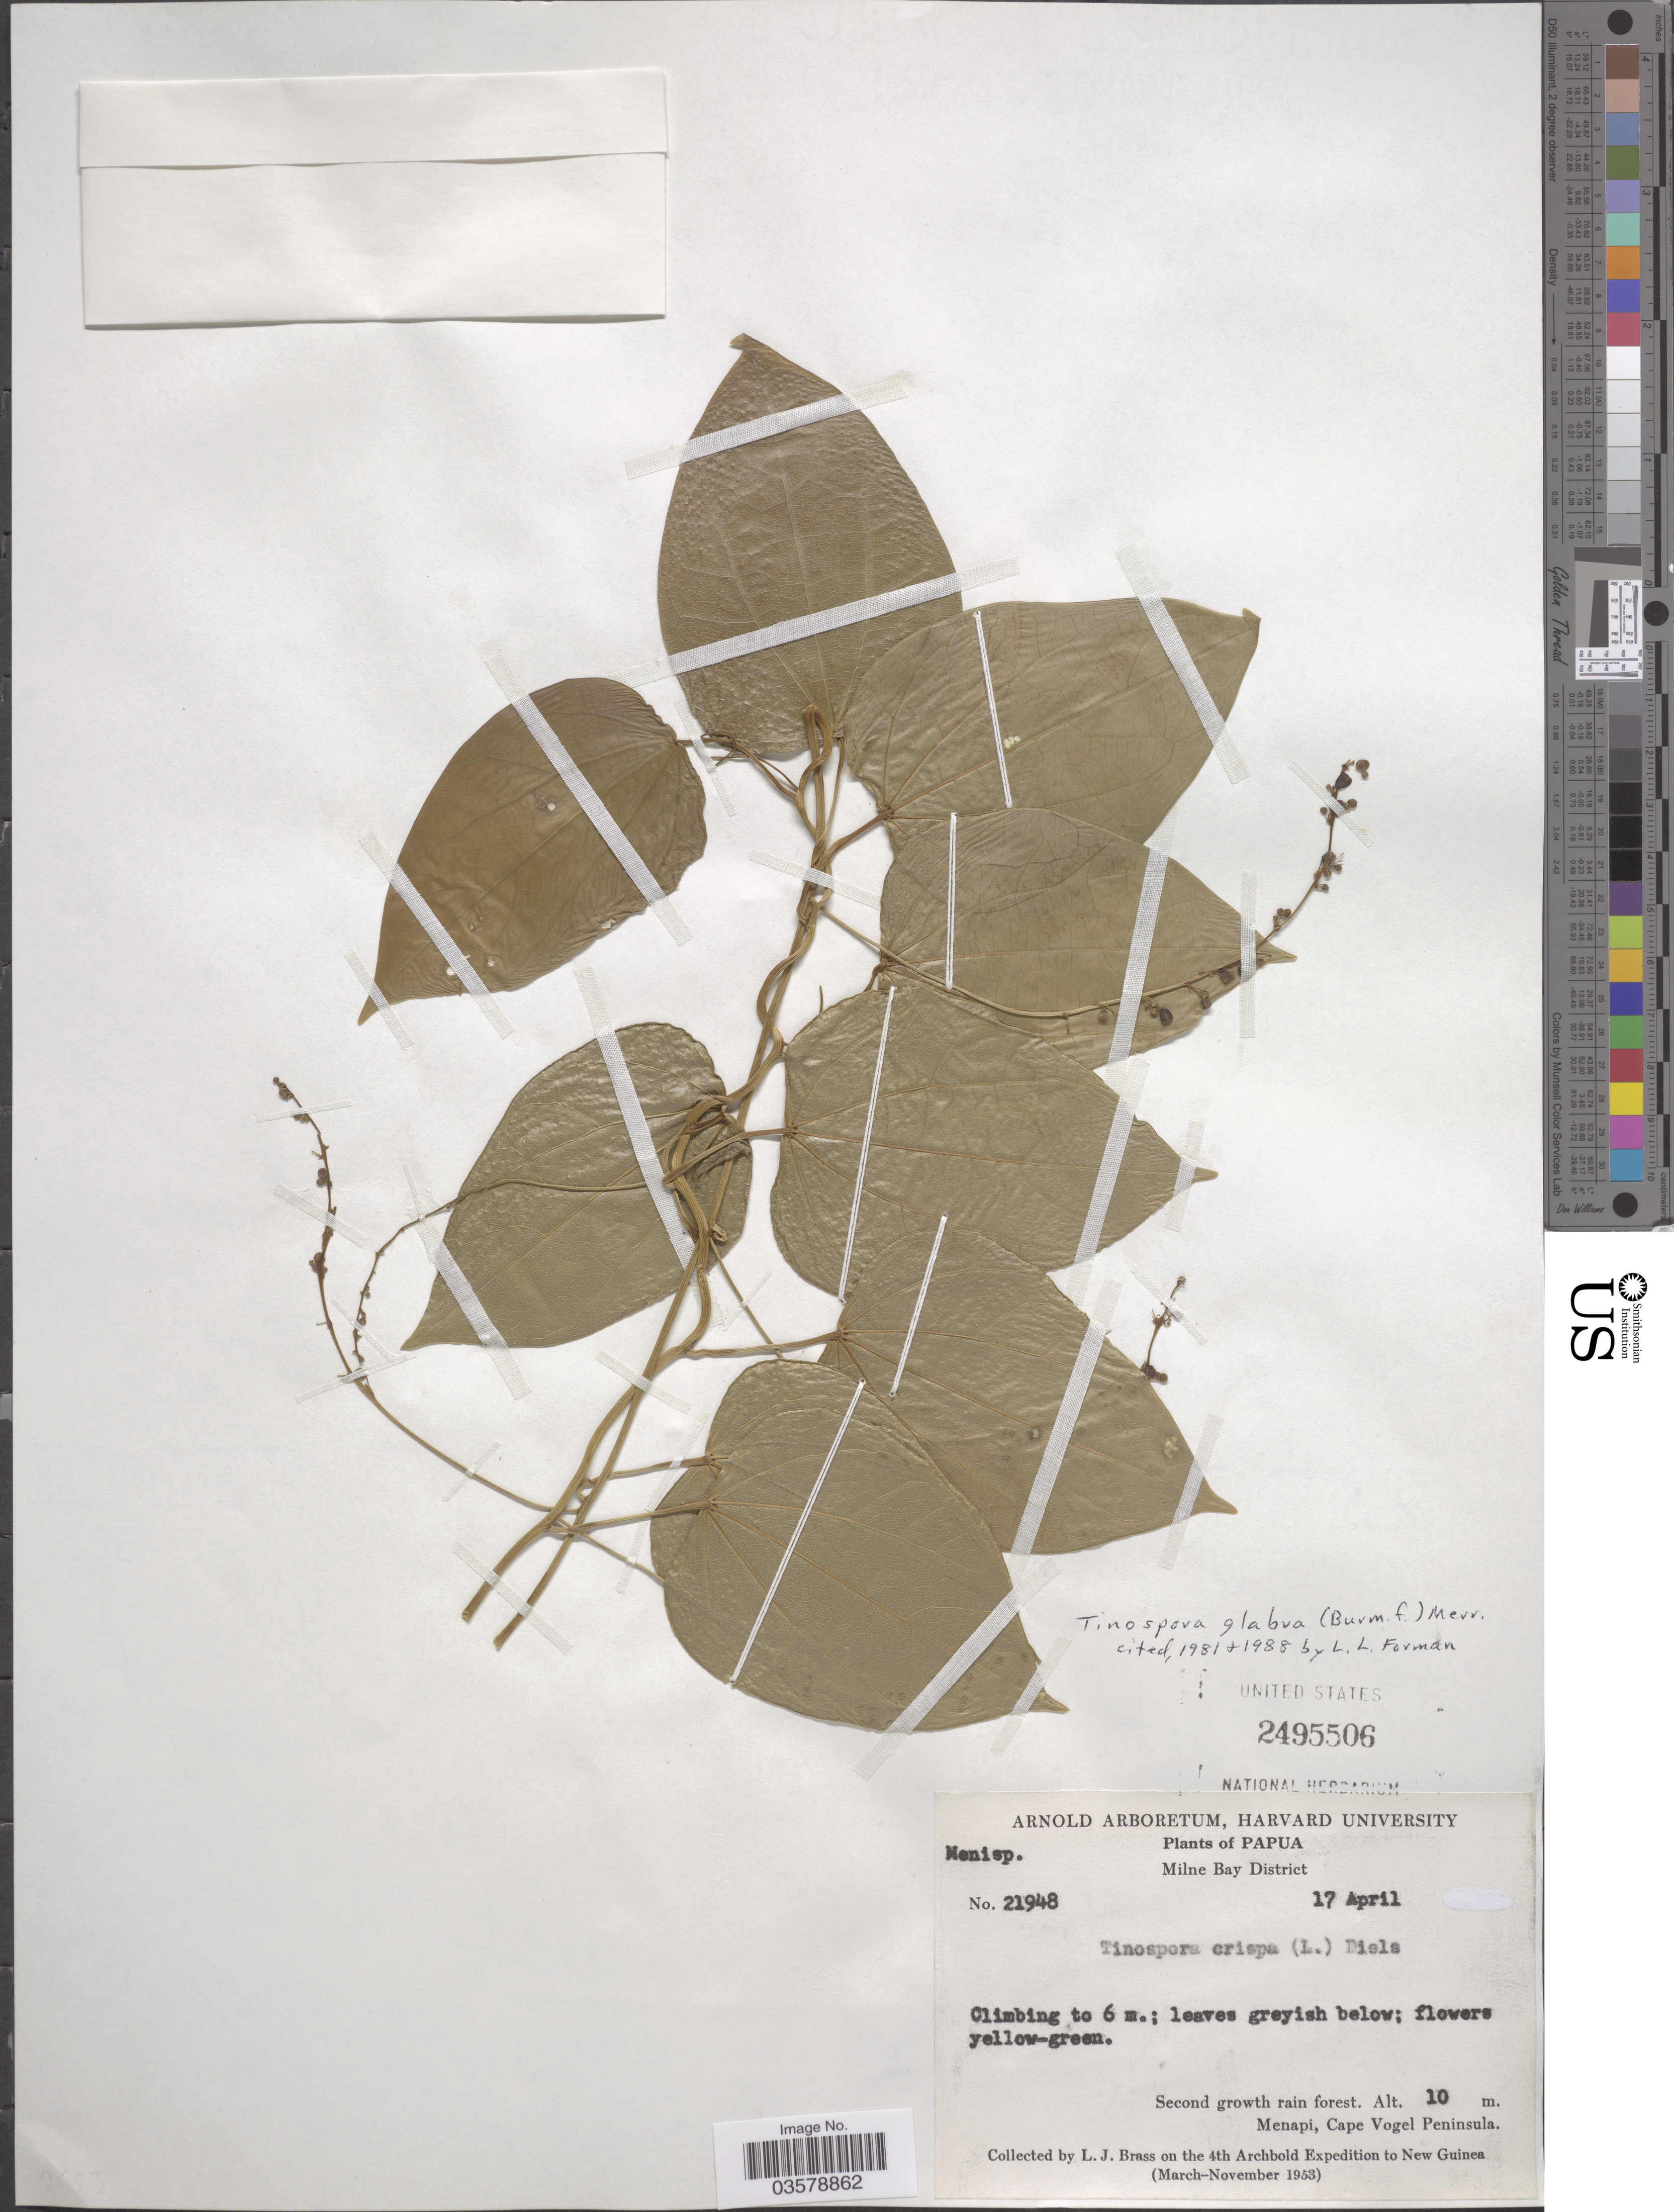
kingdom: Plantae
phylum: Tracheophyta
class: Magnoliopsida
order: Ranunculales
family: Menispermaceae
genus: Tinospora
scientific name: Tinospora glabra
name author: (Burm. f.) Merr.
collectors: L. J. Brass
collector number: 21948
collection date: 1953-04-17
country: Papua New Guinea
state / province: Milne Bay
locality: Milne Bay District. Second growth rain forest. Menapi, Cape Vogel Peninsula. New Guinea.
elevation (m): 10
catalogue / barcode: US 2495506